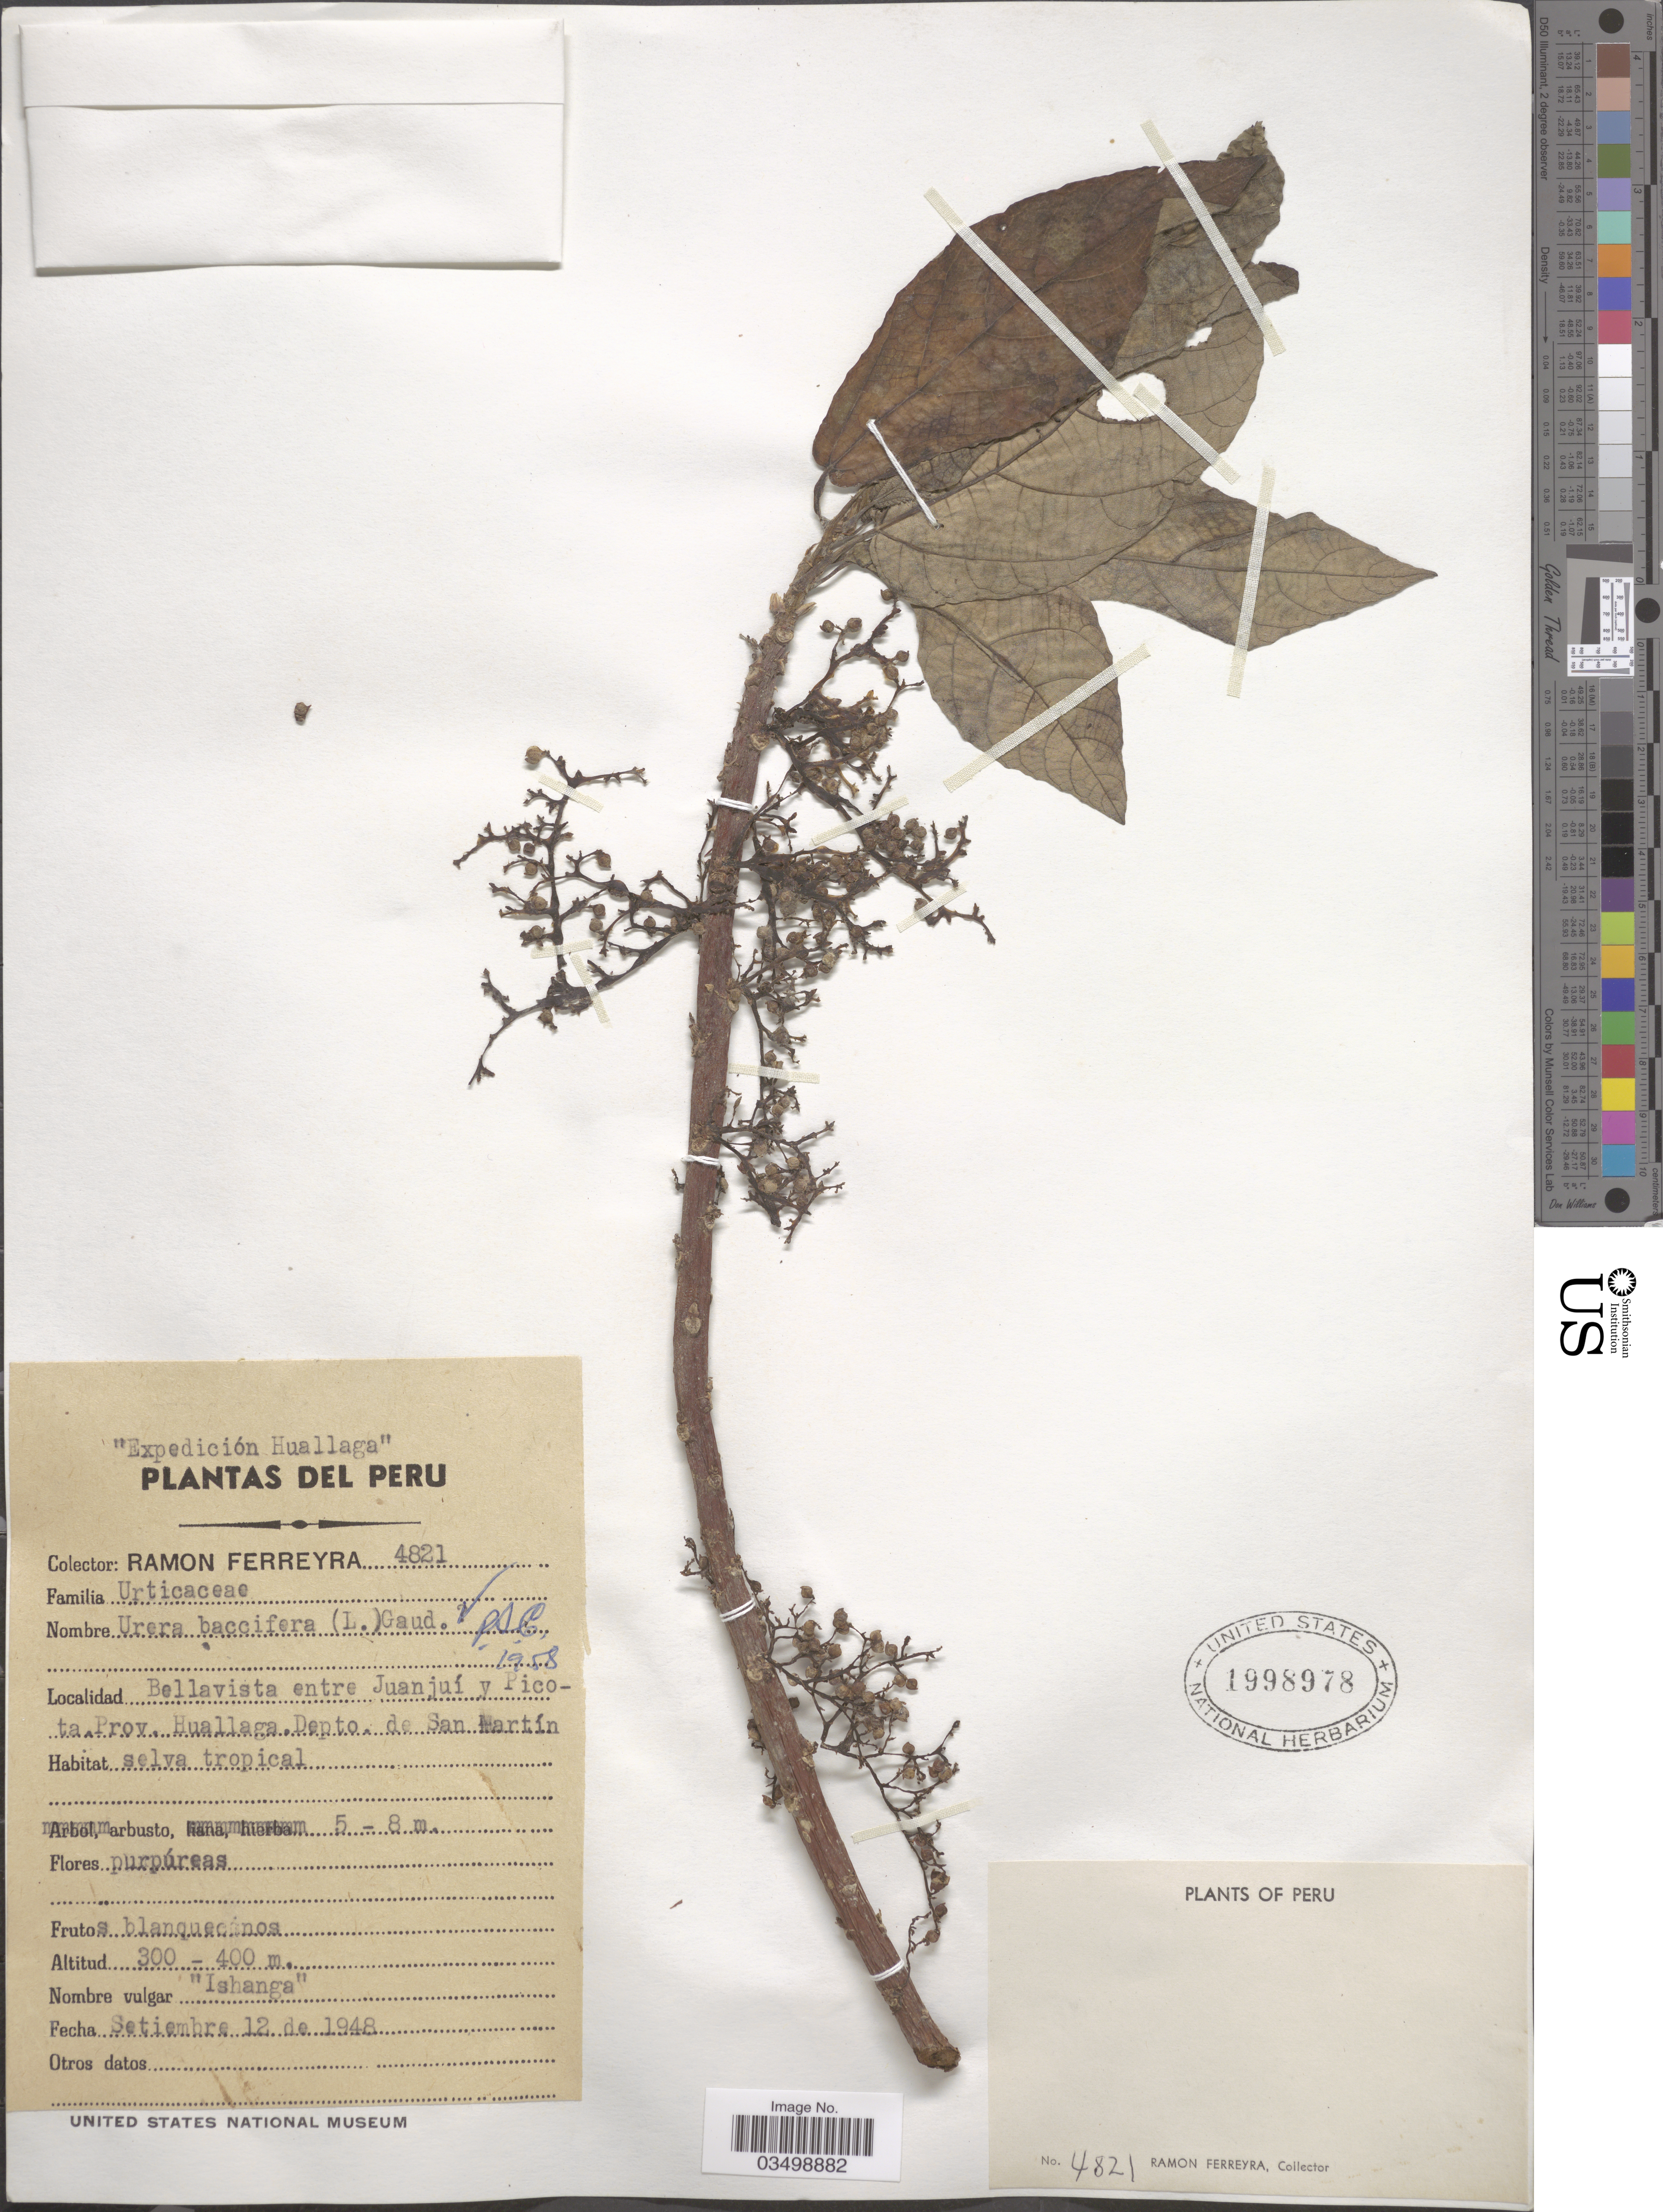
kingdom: Plantae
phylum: Tracheophyta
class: Magnoliopsida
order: Rosales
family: Urticaceae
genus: Urera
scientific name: Urera baccifera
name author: (L.) Gaudich. ex Wedd.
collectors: R. A. Ferreyra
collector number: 4821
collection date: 1948-09-12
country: Peru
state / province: San Martín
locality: Bellavista entre Juanjuí y Picota. Prov. Huallaga. Depto. de San Martín.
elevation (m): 300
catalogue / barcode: US 1998978